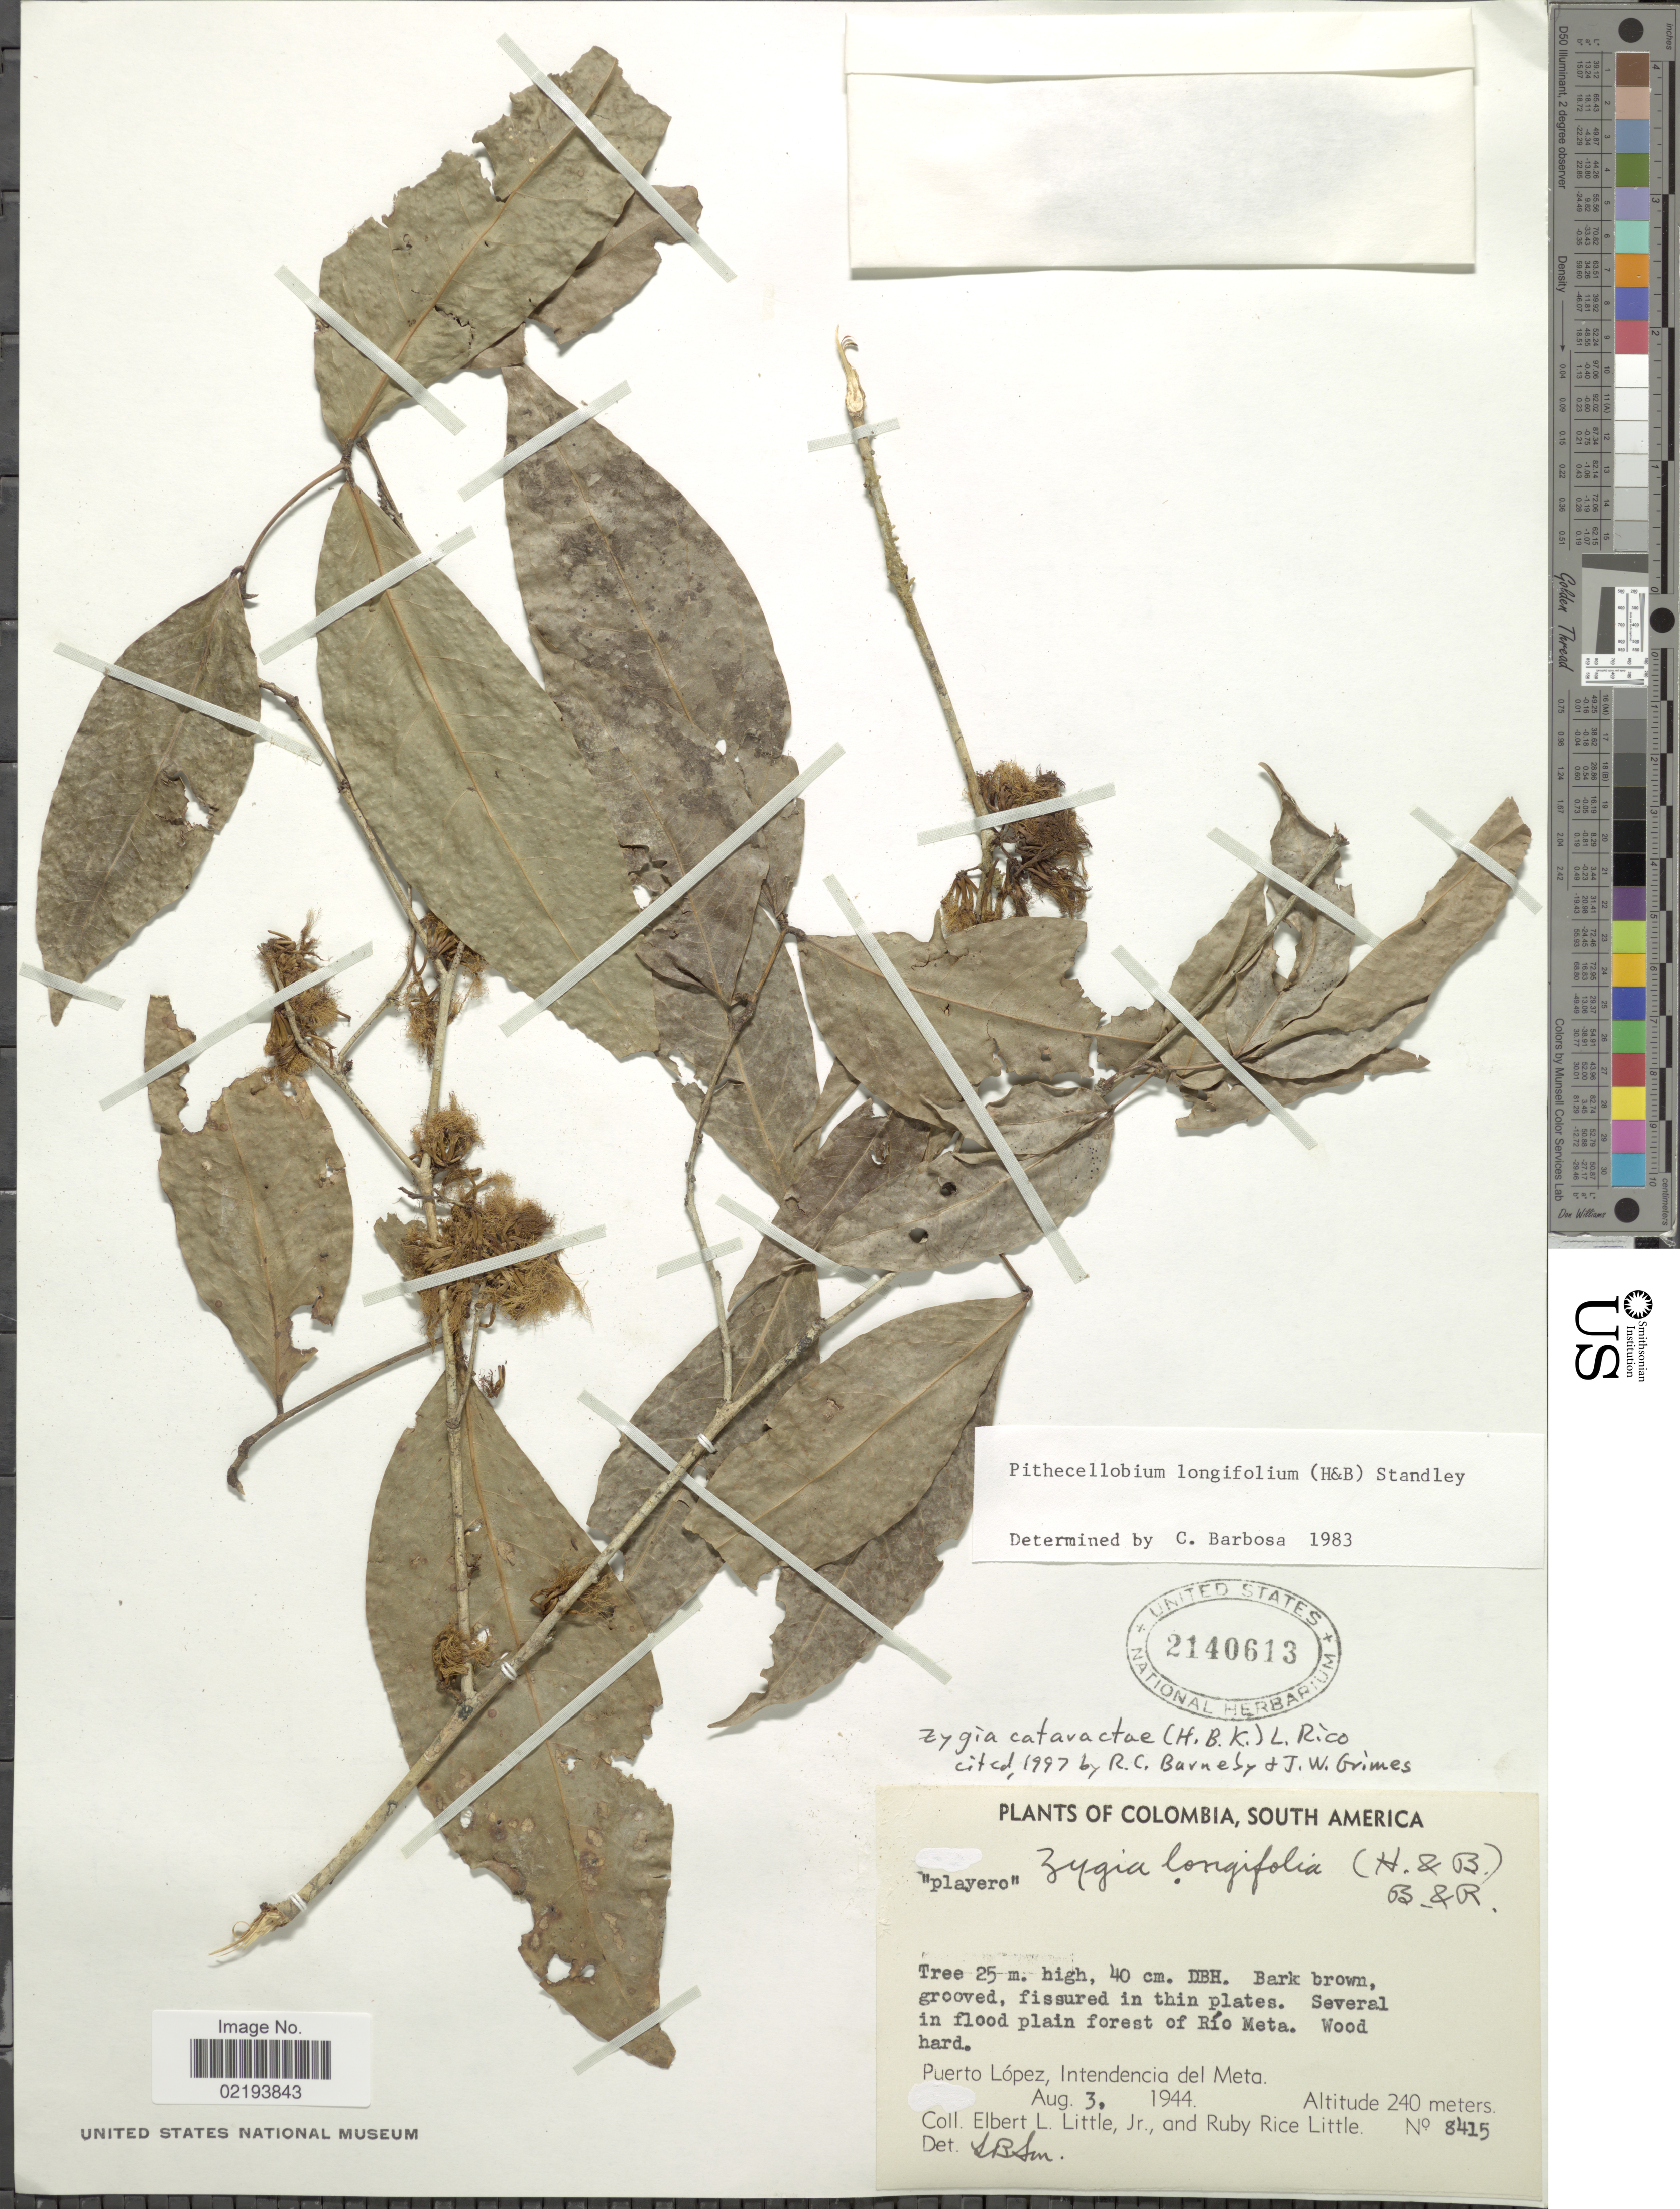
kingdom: Plantae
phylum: Tracheophyta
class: Magnoliopsida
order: Fabales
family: Fabaceae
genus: Zygia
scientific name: Zygia cataractae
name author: (Kunth) L. Rico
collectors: E. L. Little & R. R. Little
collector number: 8415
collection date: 1944-08-03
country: Colombia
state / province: Meta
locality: Several in flood plain forest of Río Meta. Wood hard. Puerto López, Intendencia del Meta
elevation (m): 240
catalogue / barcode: US 2140613